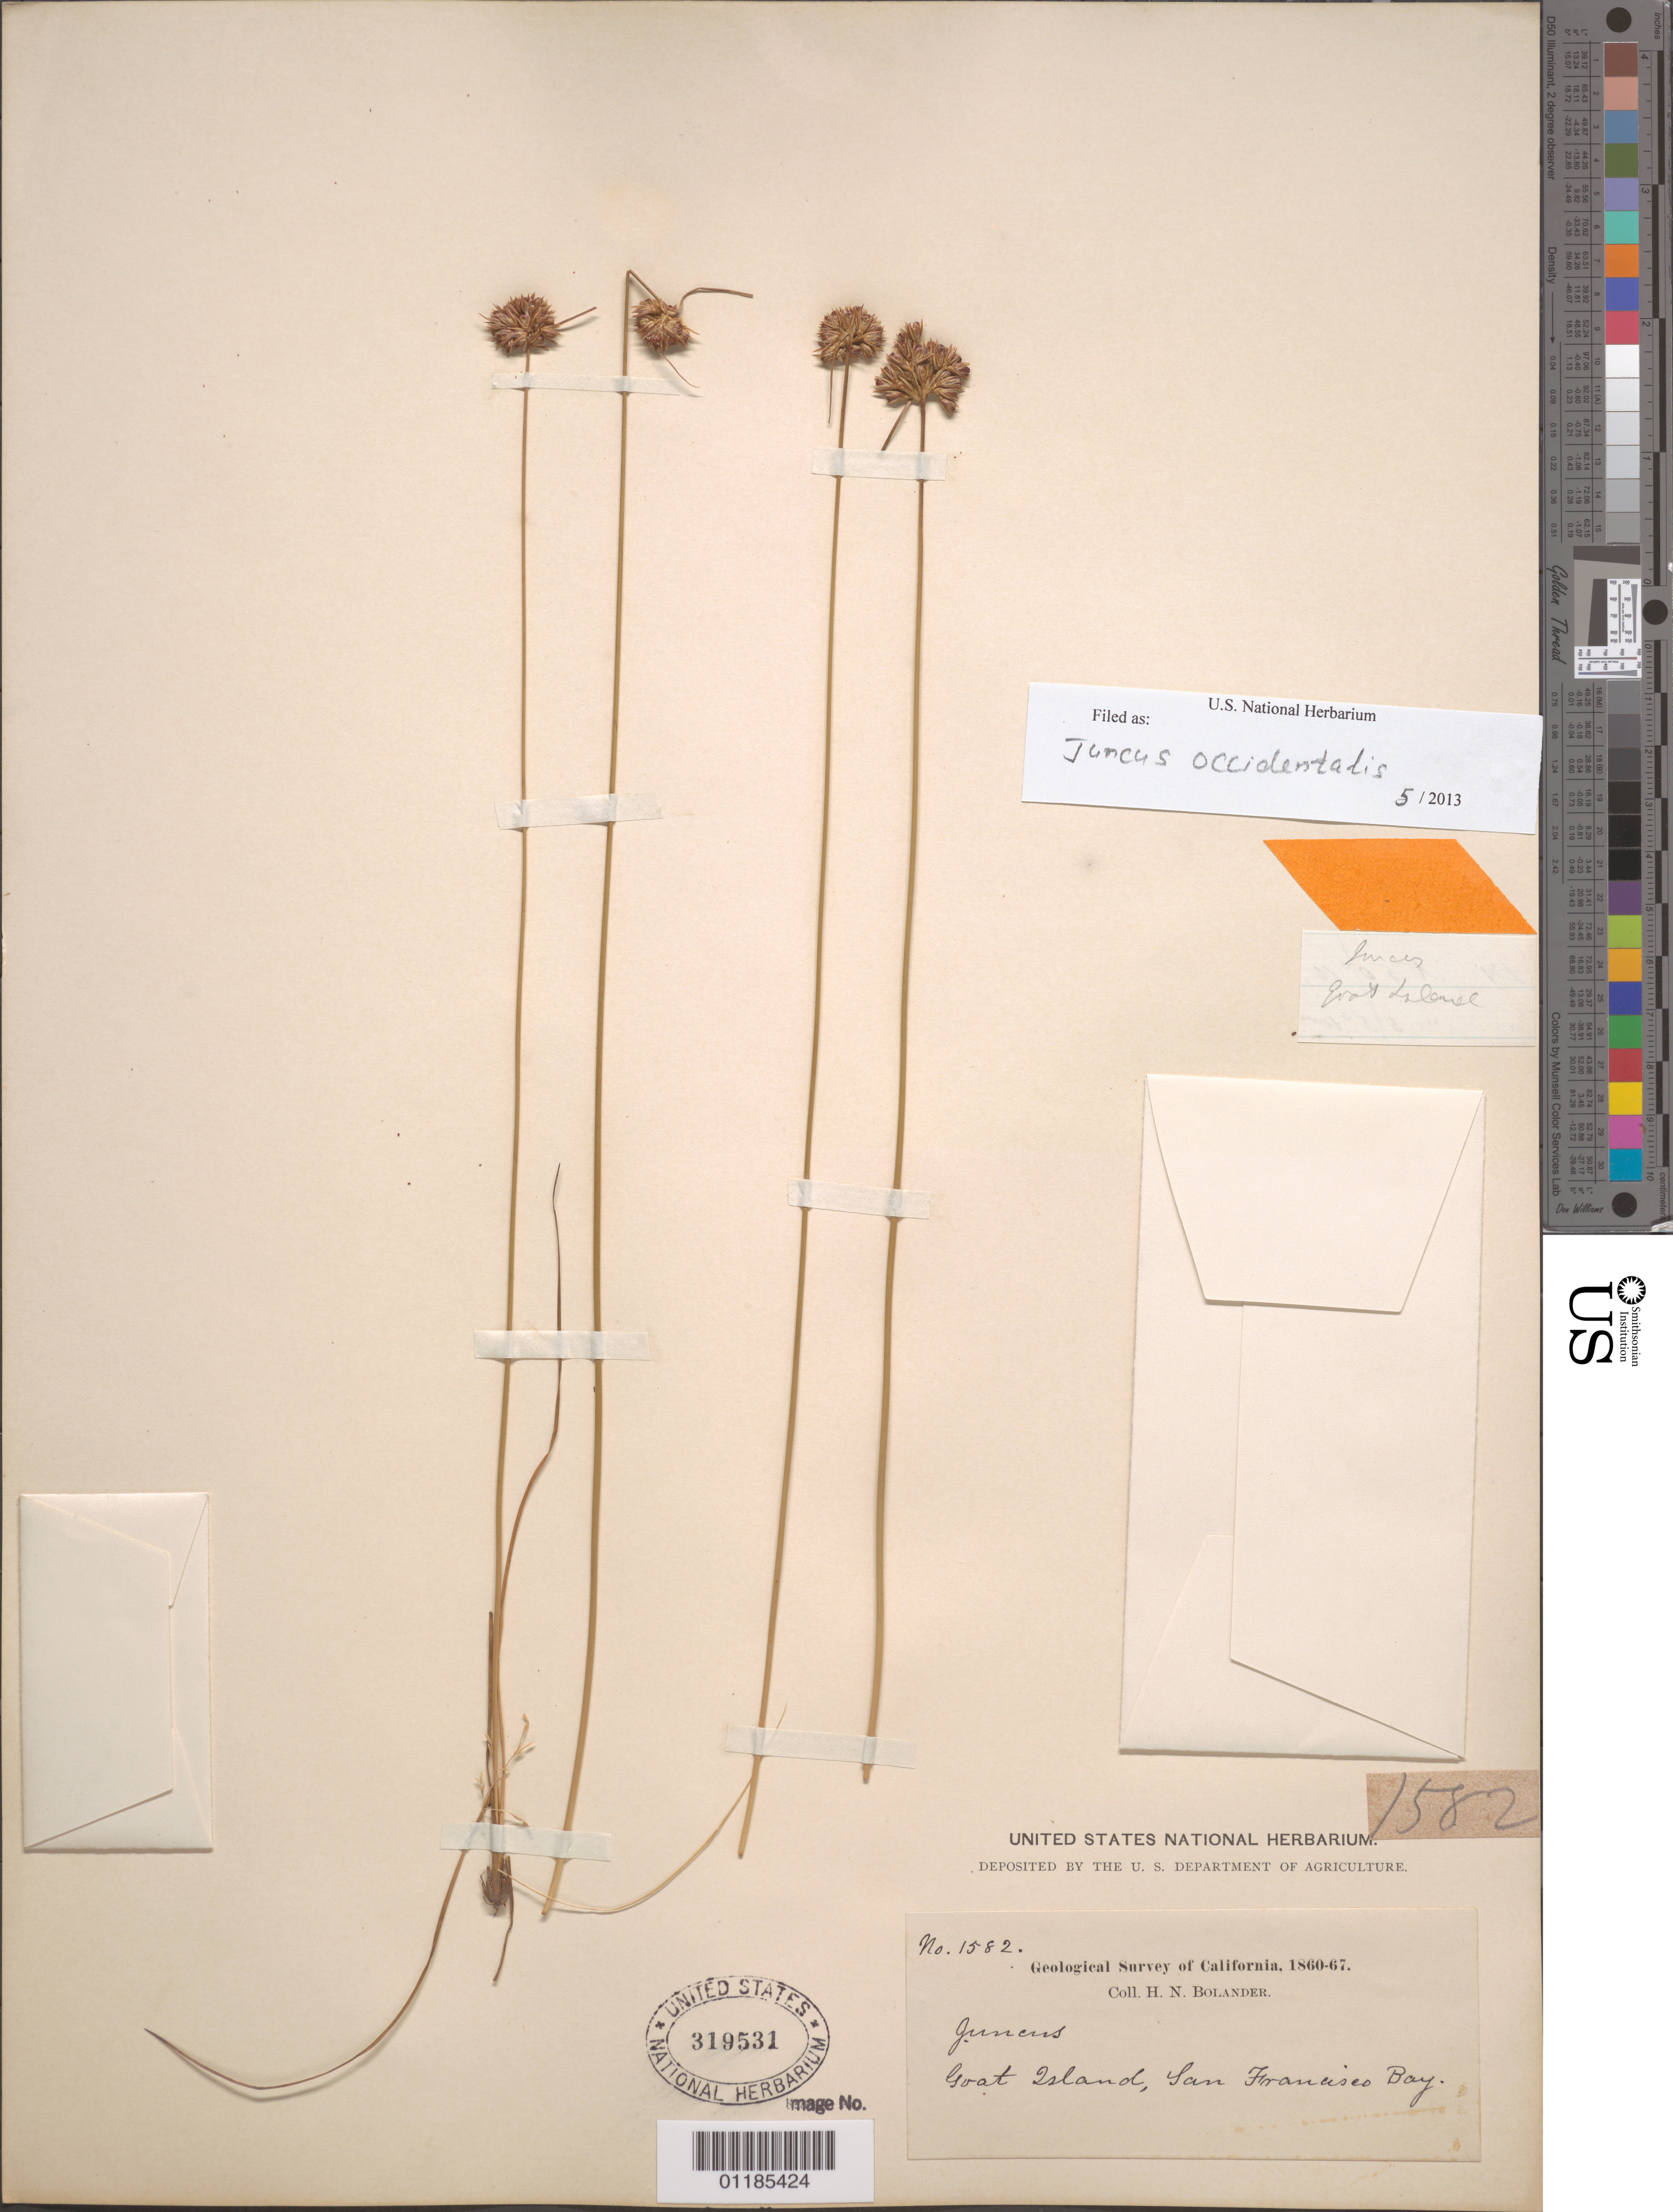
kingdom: Plantae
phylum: Tracheophyta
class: Liliopsida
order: Poales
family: Juncaceae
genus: Juncus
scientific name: Juncus occidentalis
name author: (Coville) Wiegand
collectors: H. Bolander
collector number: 1582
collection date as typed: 1860 to -- --- 1867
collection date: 1860/1867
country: United States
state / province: California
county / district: San Francisco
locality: Goat Island, San Francisco Bay.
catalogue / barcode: US 319531